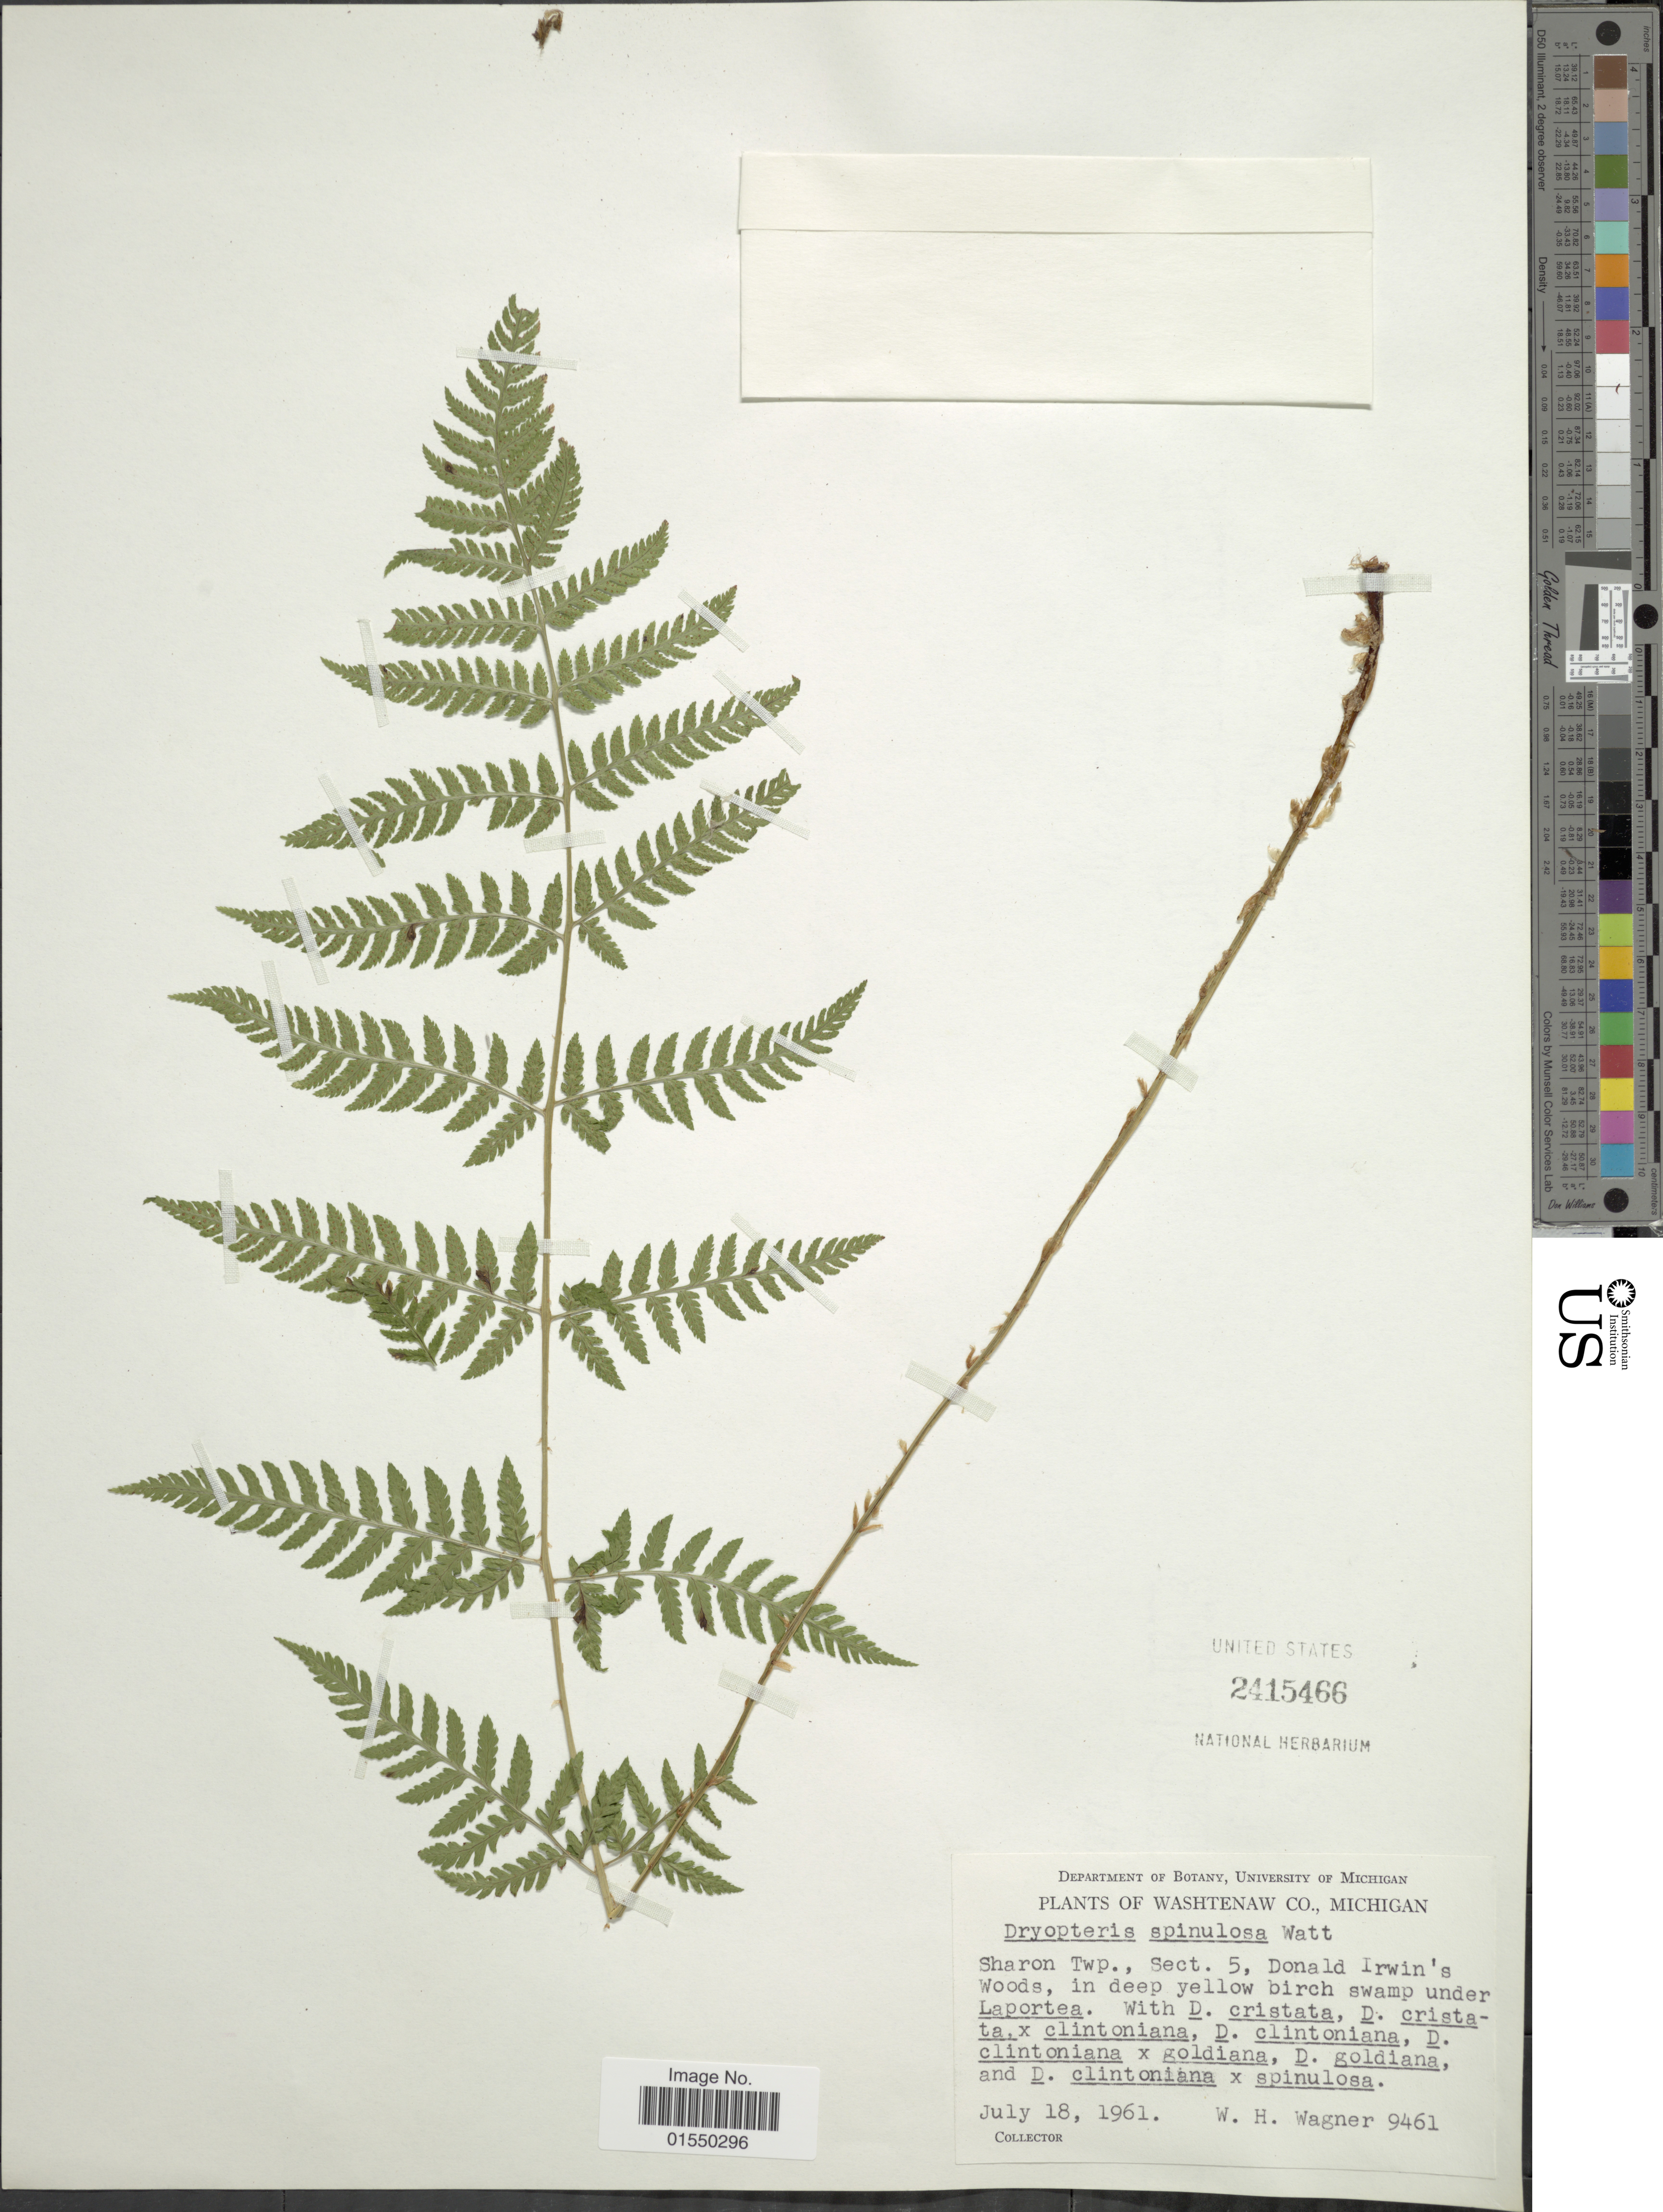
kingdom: Plantae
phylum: Tracheophyta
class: Polypodiopsida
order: Polypodiales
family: Dryopteridaceae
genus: Dryopteris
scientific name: Dryopteris carthusiana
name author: (Villars) H.P. Fuchs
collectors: W. H. Wagner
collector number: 9461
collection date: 1961-07-18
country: United States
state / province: Michigan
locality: Washtenaw Co., Sharon Twp., Sect. 5, Donald Irwin's Woods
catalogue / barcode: US 2415466